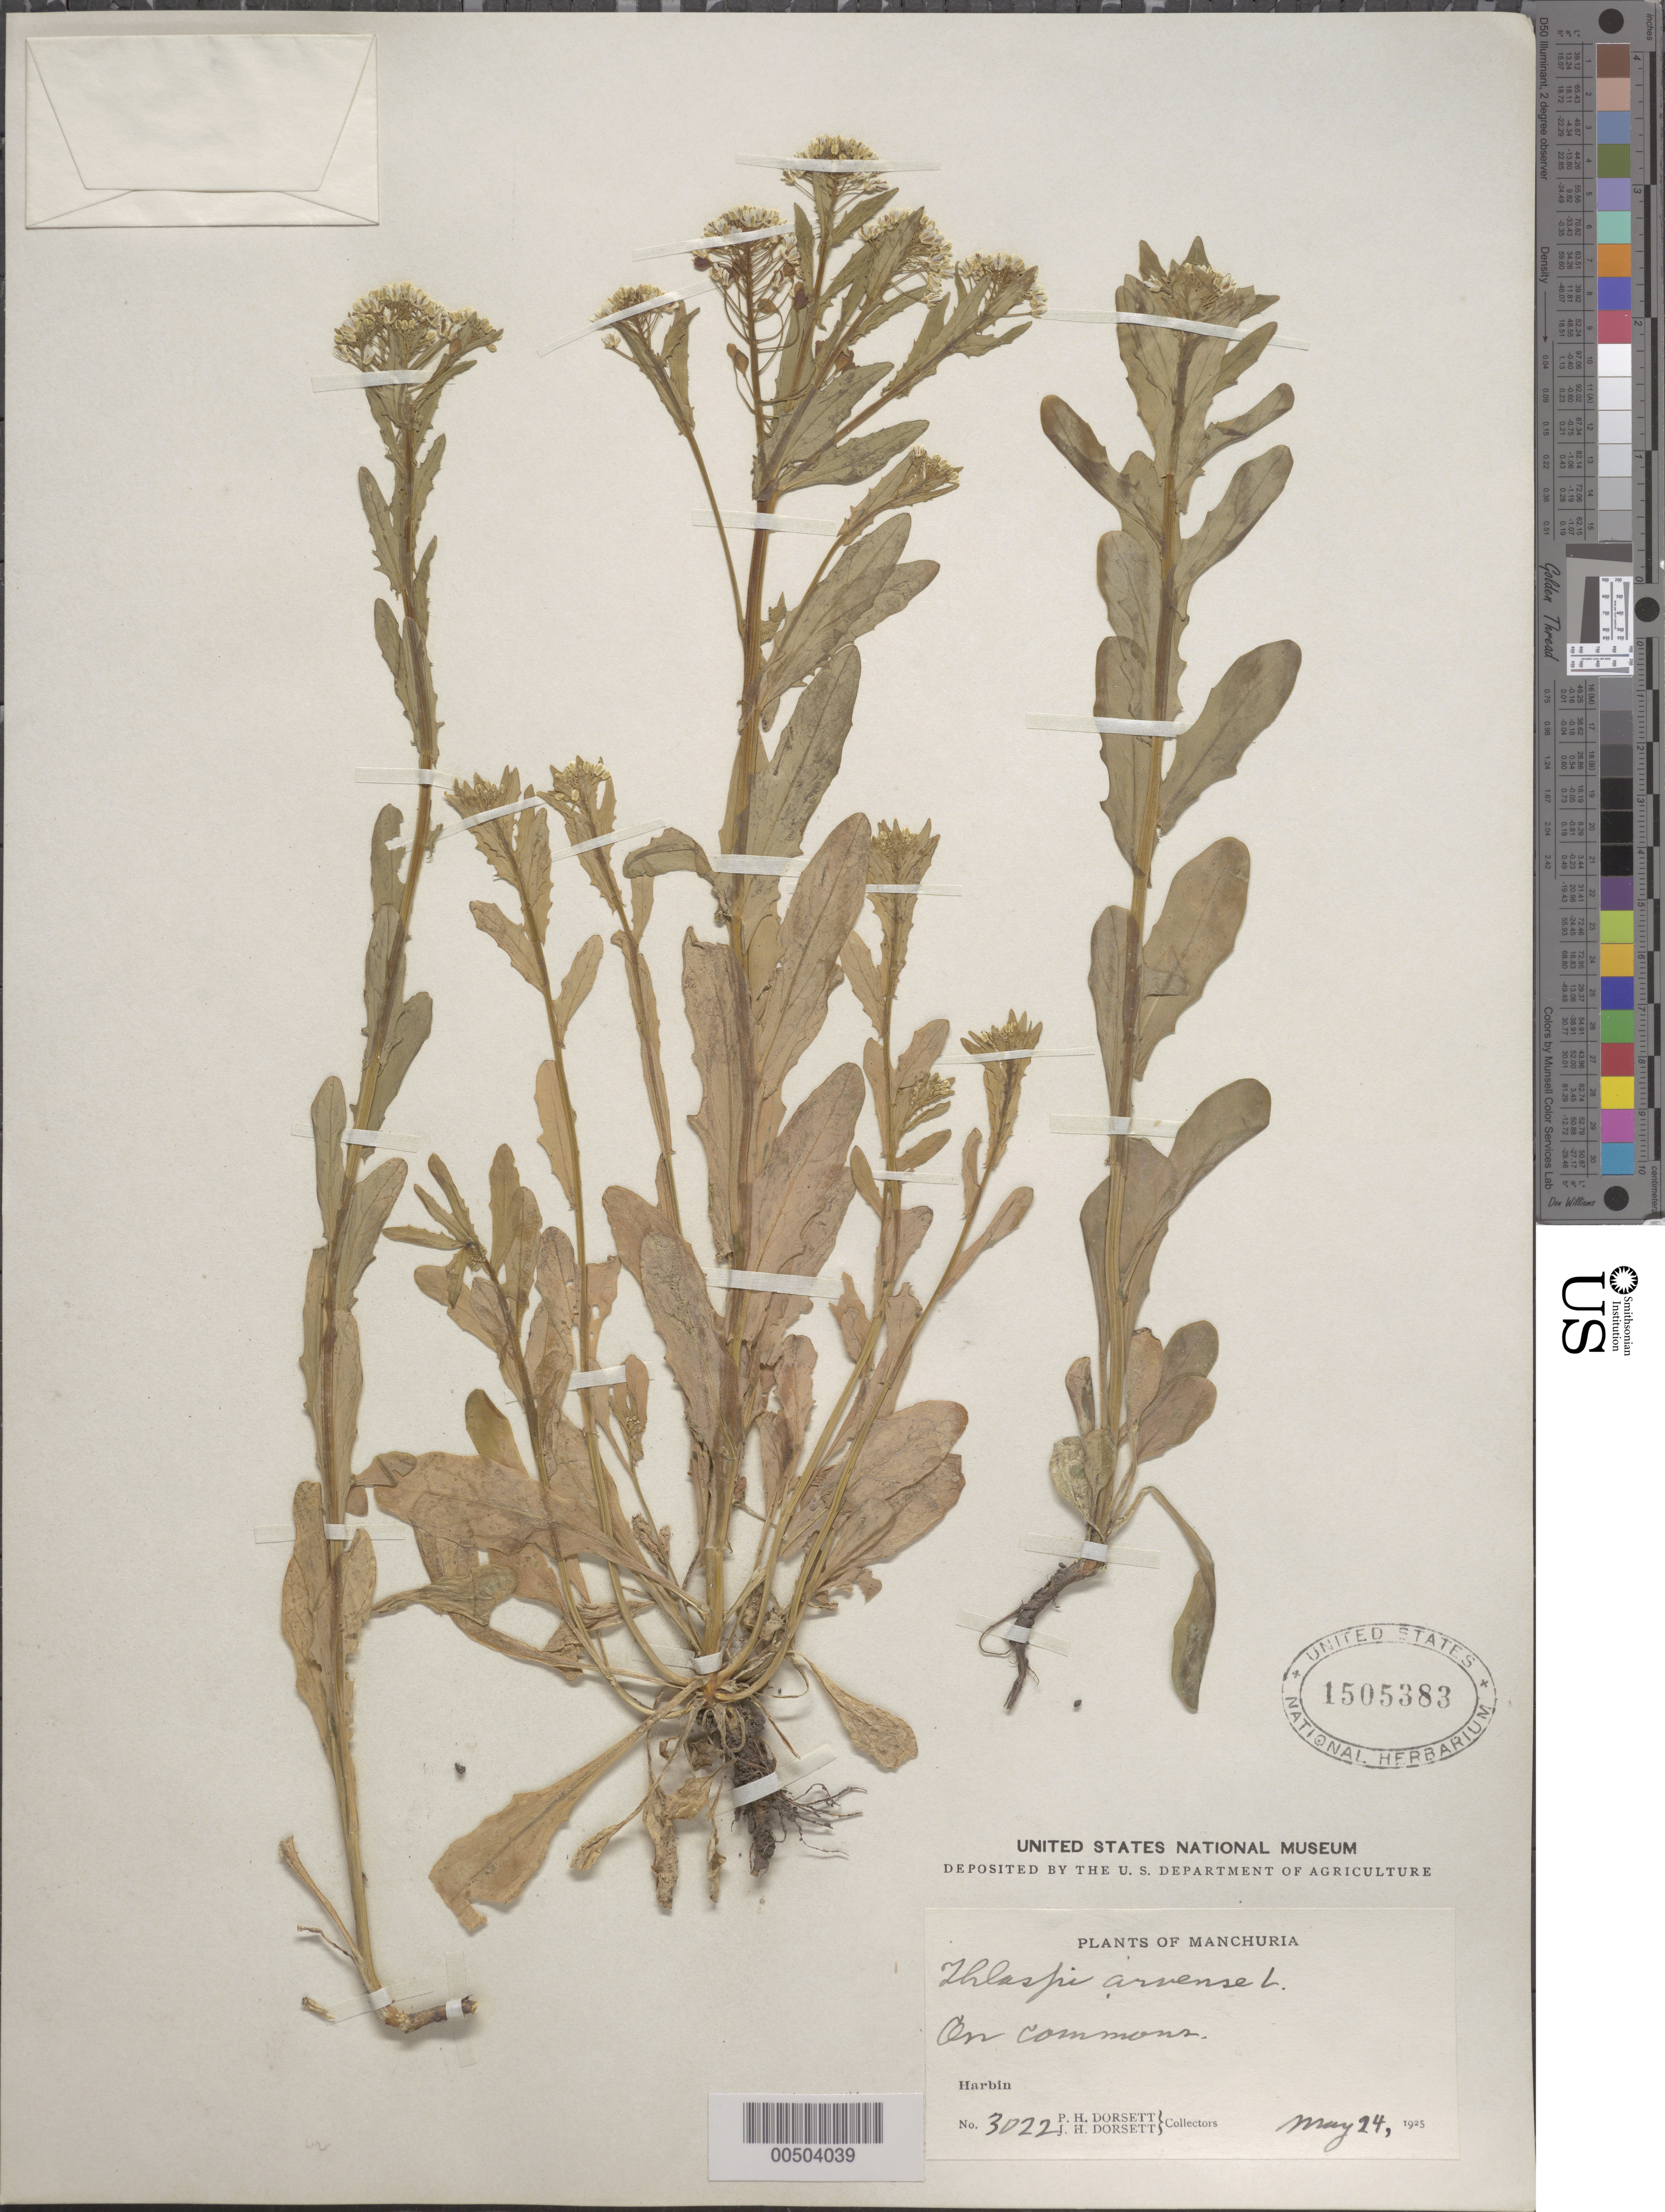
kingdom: Plantae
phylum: Tracheophyta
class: Magnoliopsida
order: Brassicales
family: Brassicaceae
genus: Thlaspi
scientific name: Thlaspi arvense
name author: L.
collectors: P. H. Dorsett & J. Dorsett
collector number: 3022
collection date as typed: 14 May 1925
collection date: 1925-05-14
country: China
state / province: Heilongjiang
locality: Harbin; Manchuria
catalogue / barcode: US 1505383